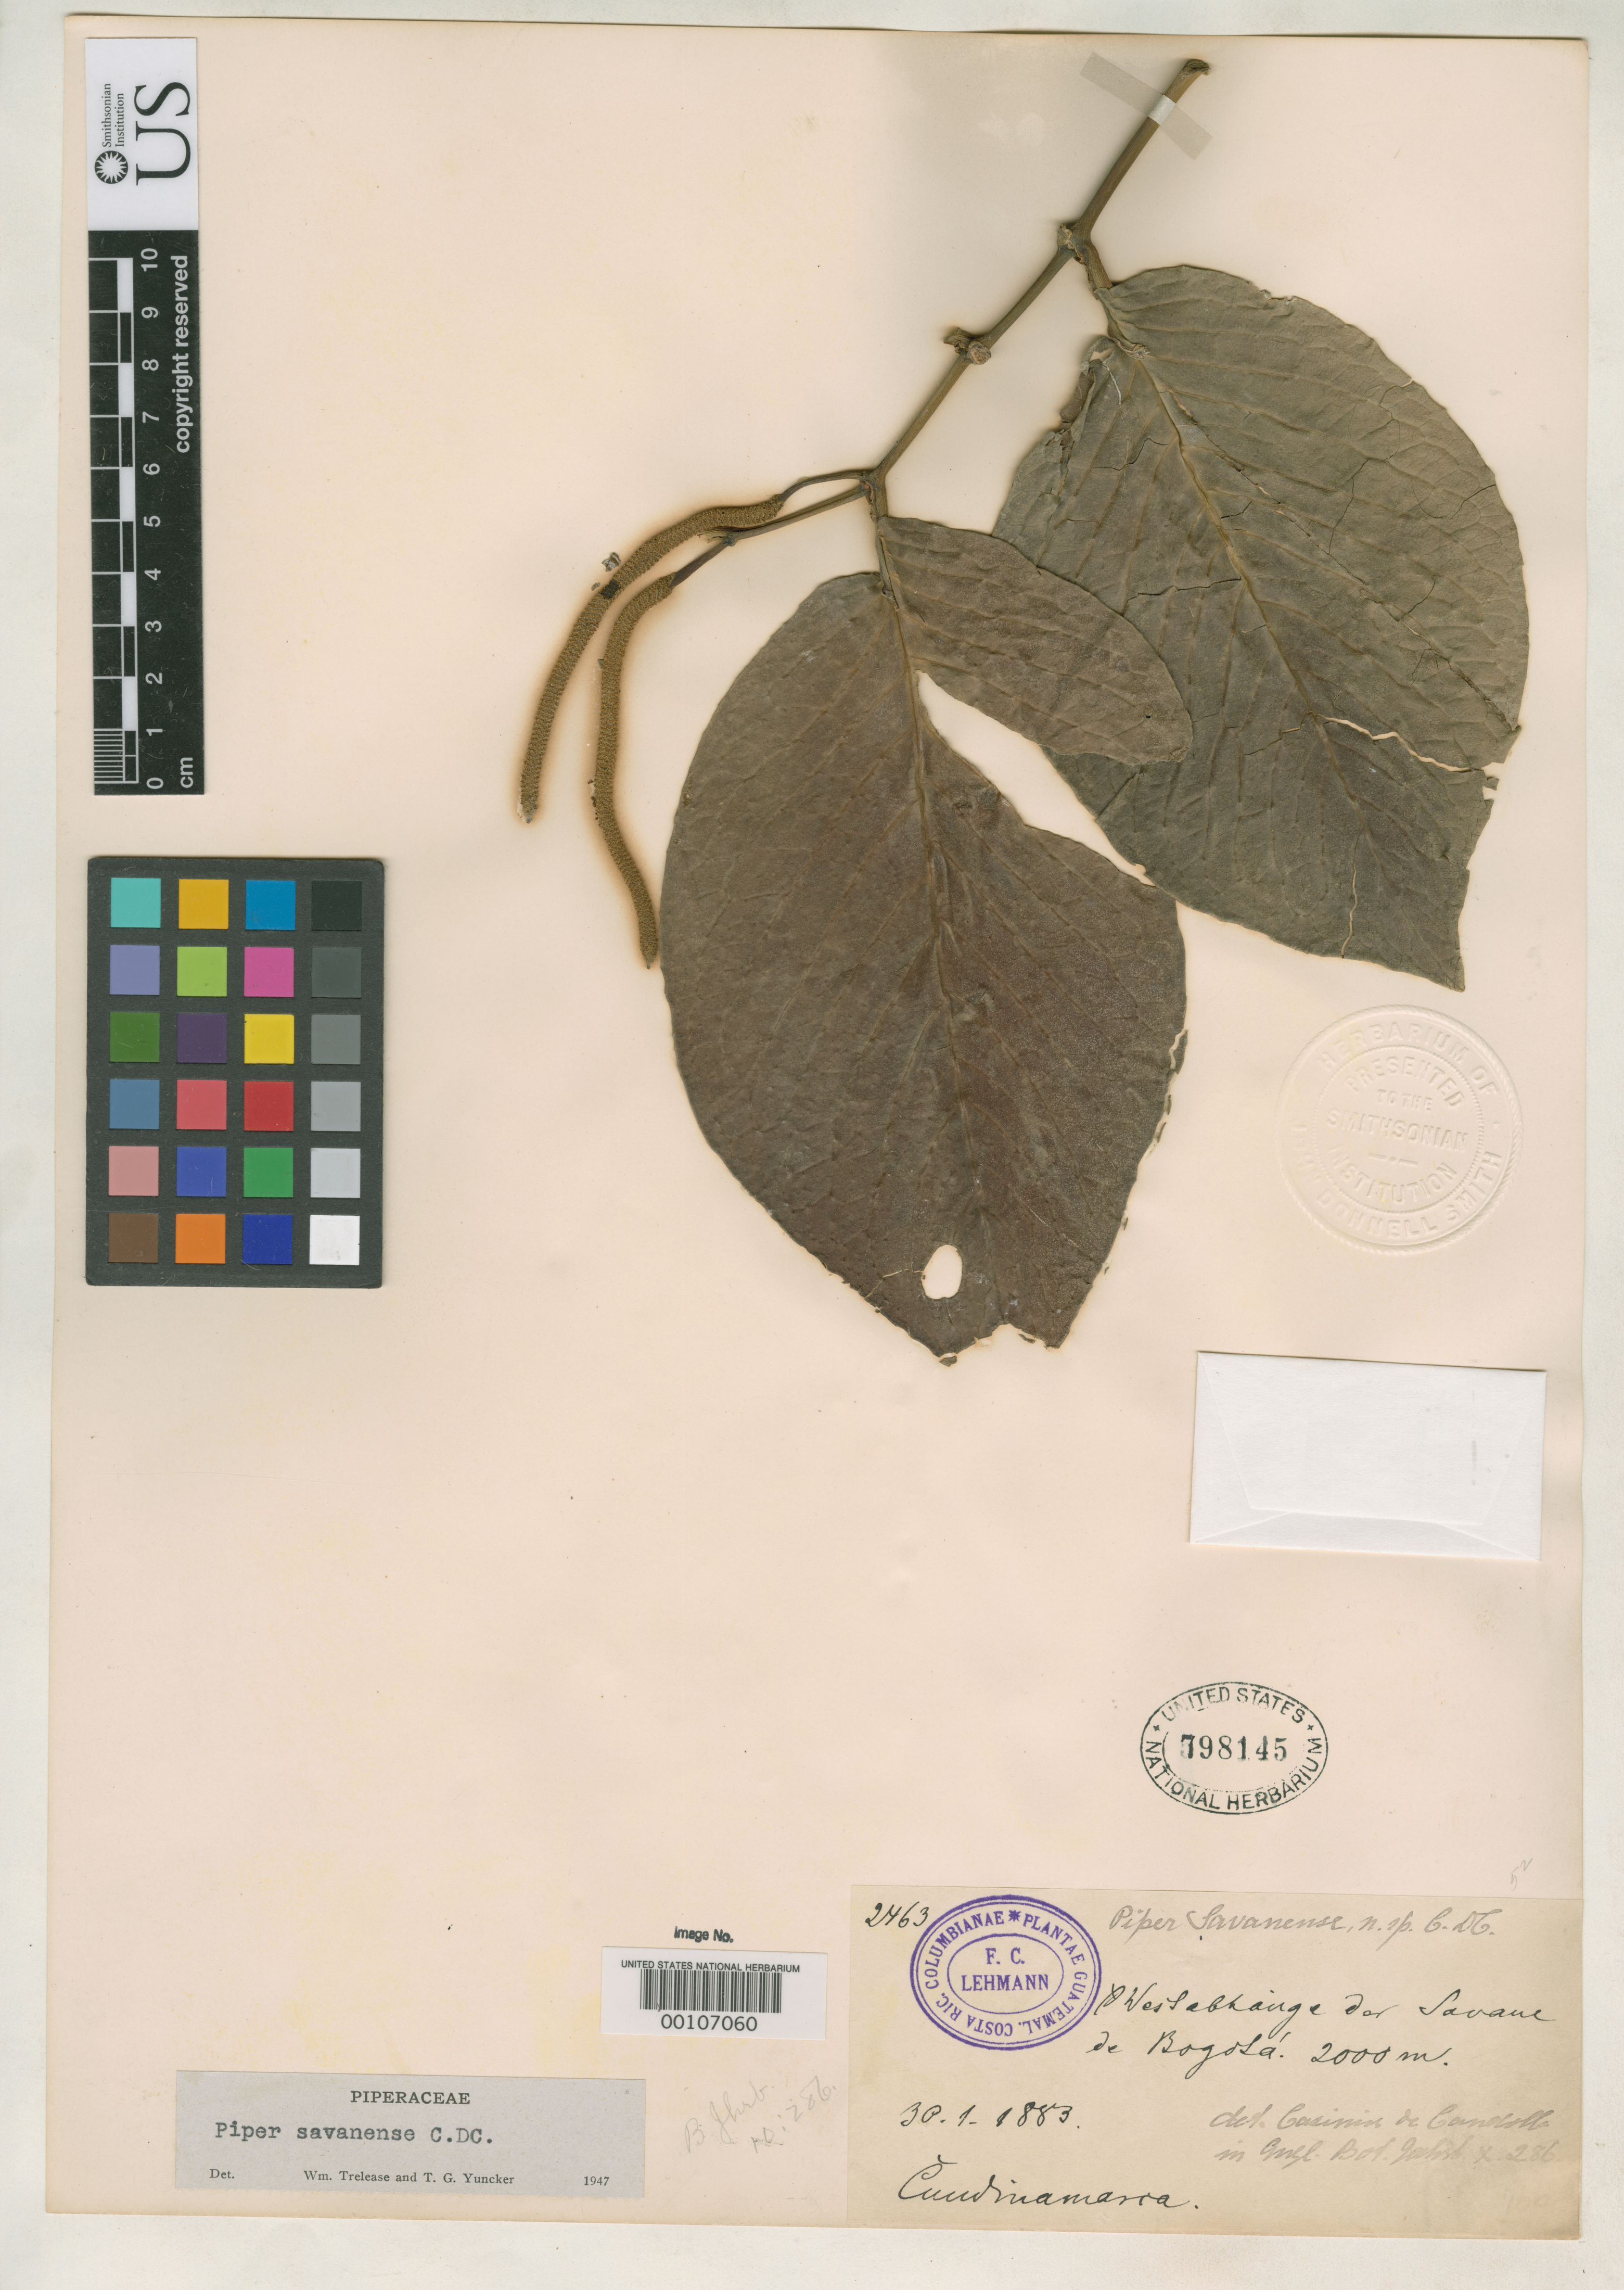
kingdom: Plantae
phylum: Tracheophyta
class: Magnoliopsida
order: Piperales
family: Piperaceae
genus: Piper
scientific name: Piper savanense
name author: C. DC.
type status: Isotype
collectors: F. C. Lehmann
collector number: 2463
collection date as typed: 30 Jan 1883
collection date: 1883-01-30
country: Colombia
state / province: Cundinamarca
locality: Bogota Savannas.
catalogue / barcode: US 798145